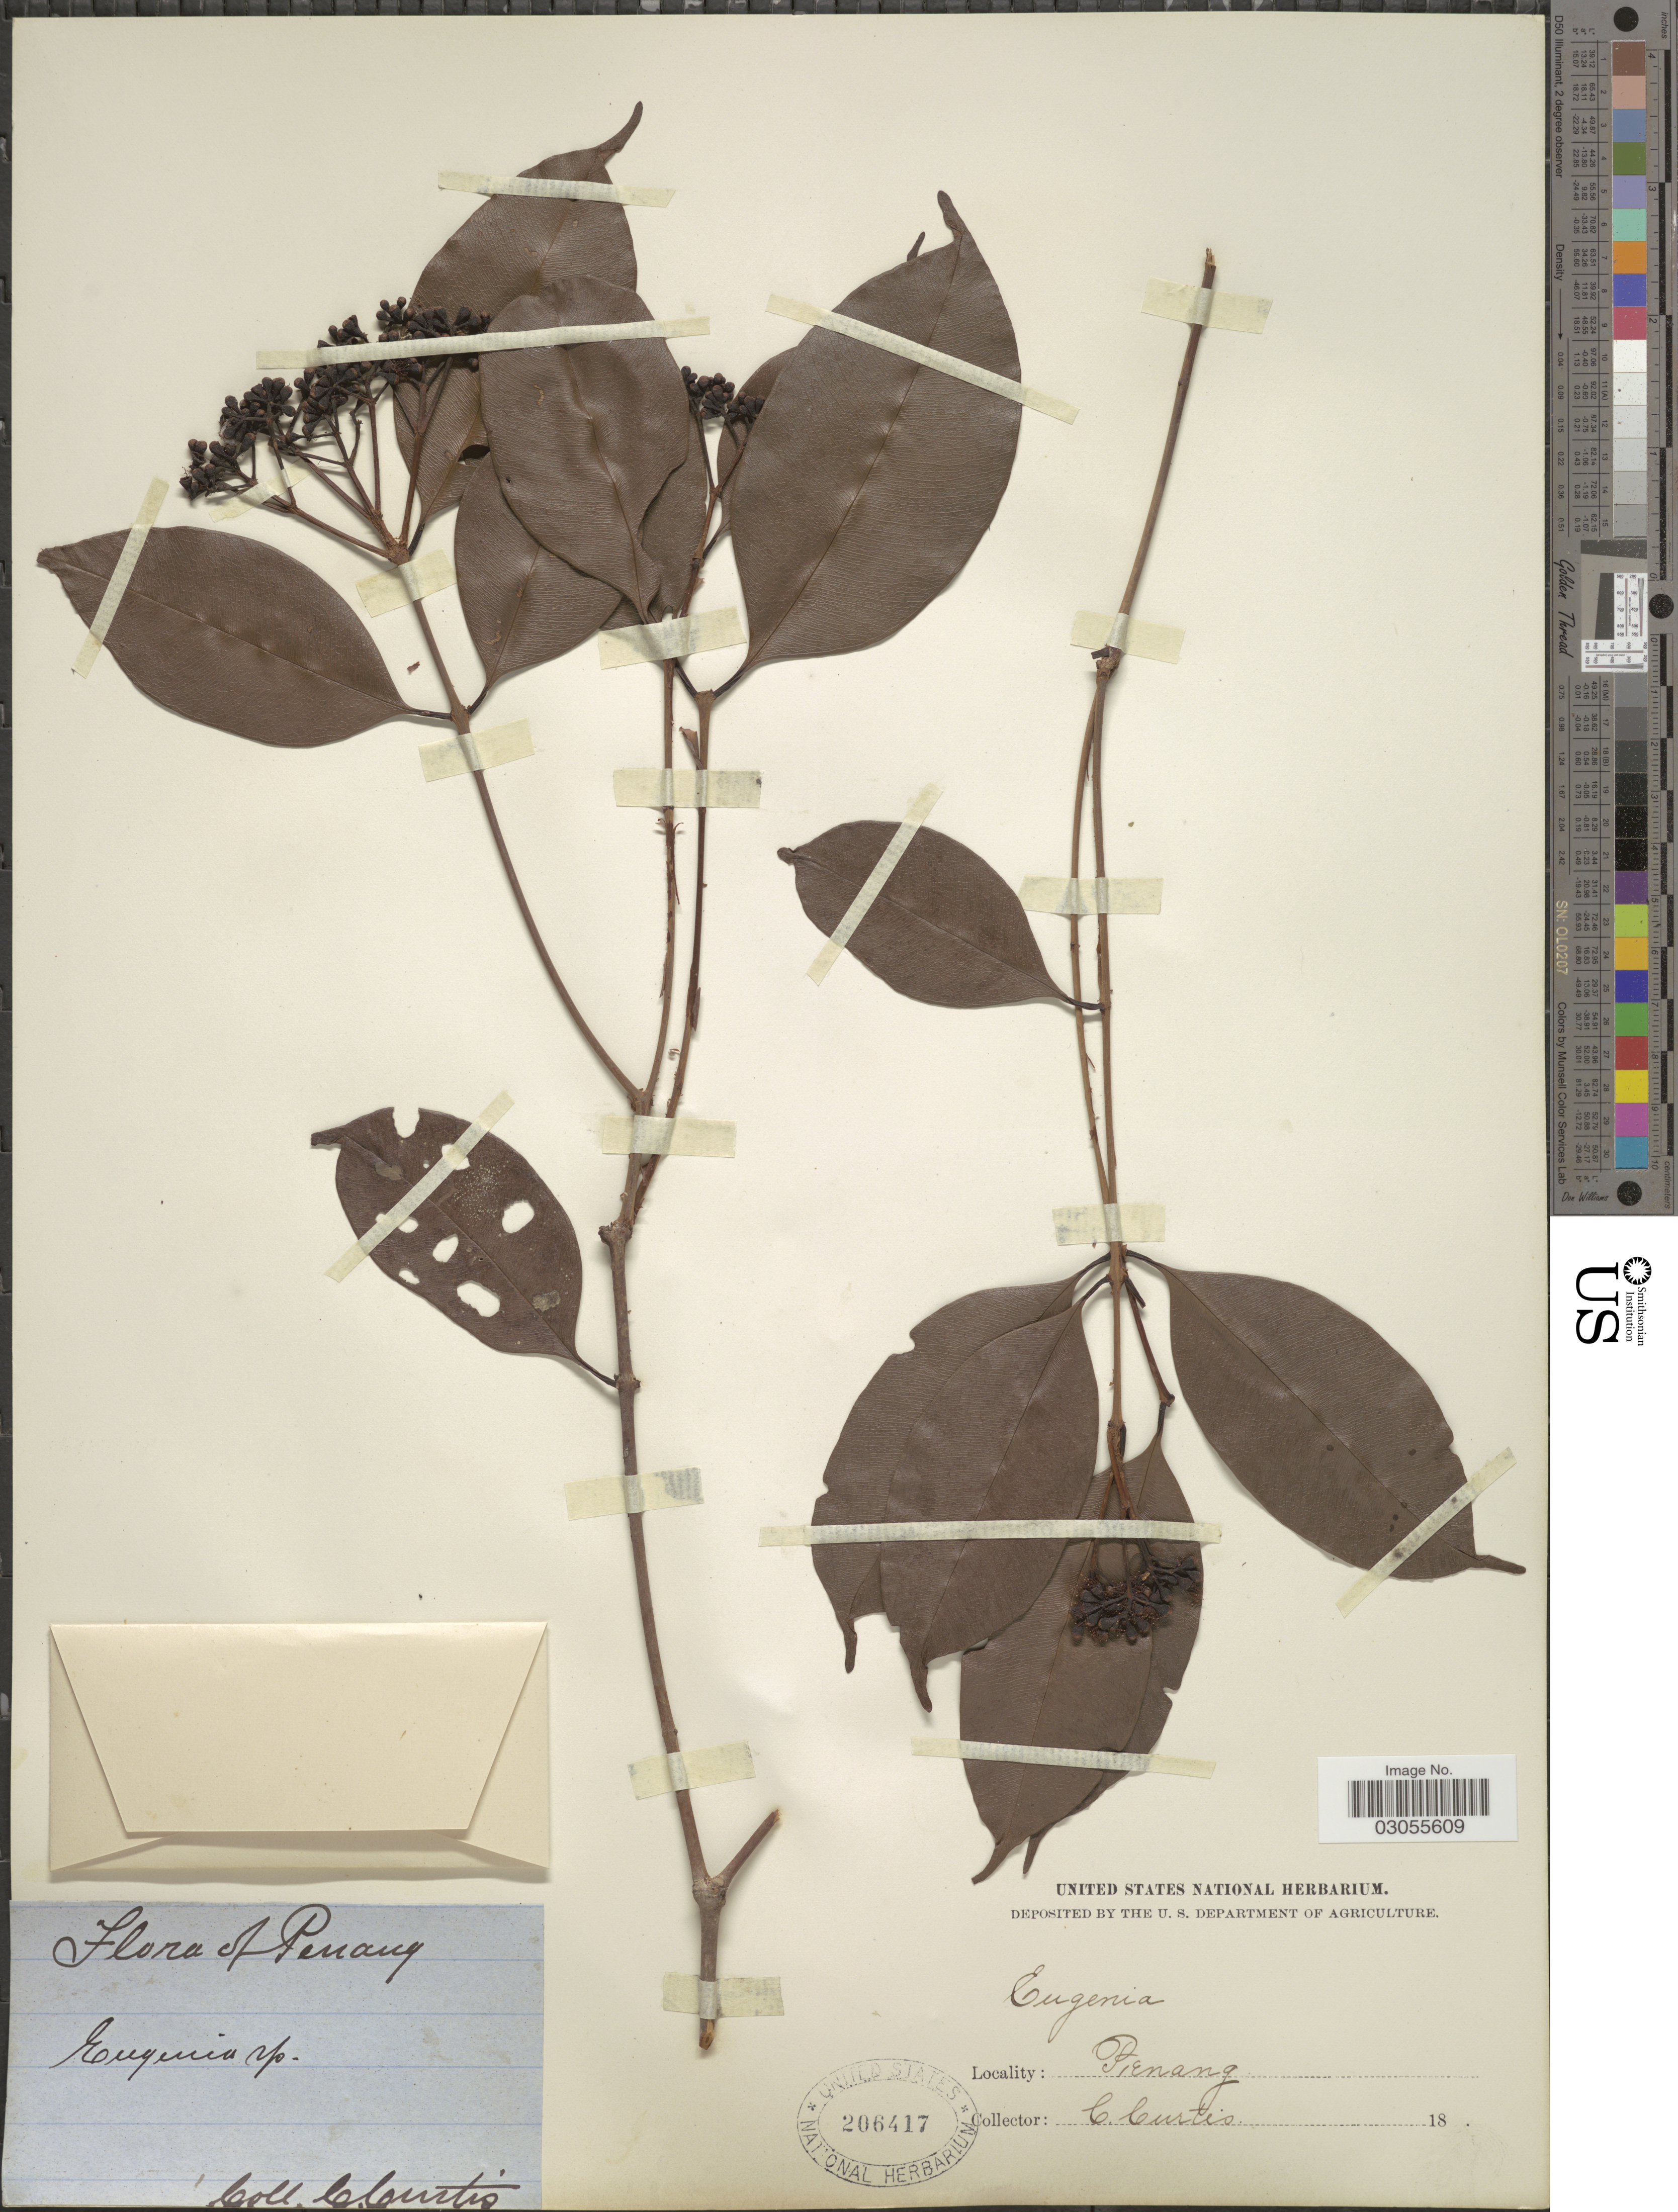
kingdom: Plantae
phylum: Tracheophyta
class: Magnoliopsida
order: Myrtales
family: Myrtaceae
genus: Syzygium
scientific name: Syzygium sp.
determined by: Strong, M. T., (US), Smithsonian Institution - National Museum of Natural History (UNITED STATES)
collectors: C. Curtis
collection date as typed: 18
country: Malaysia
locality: Penang.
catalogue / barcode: US 206417